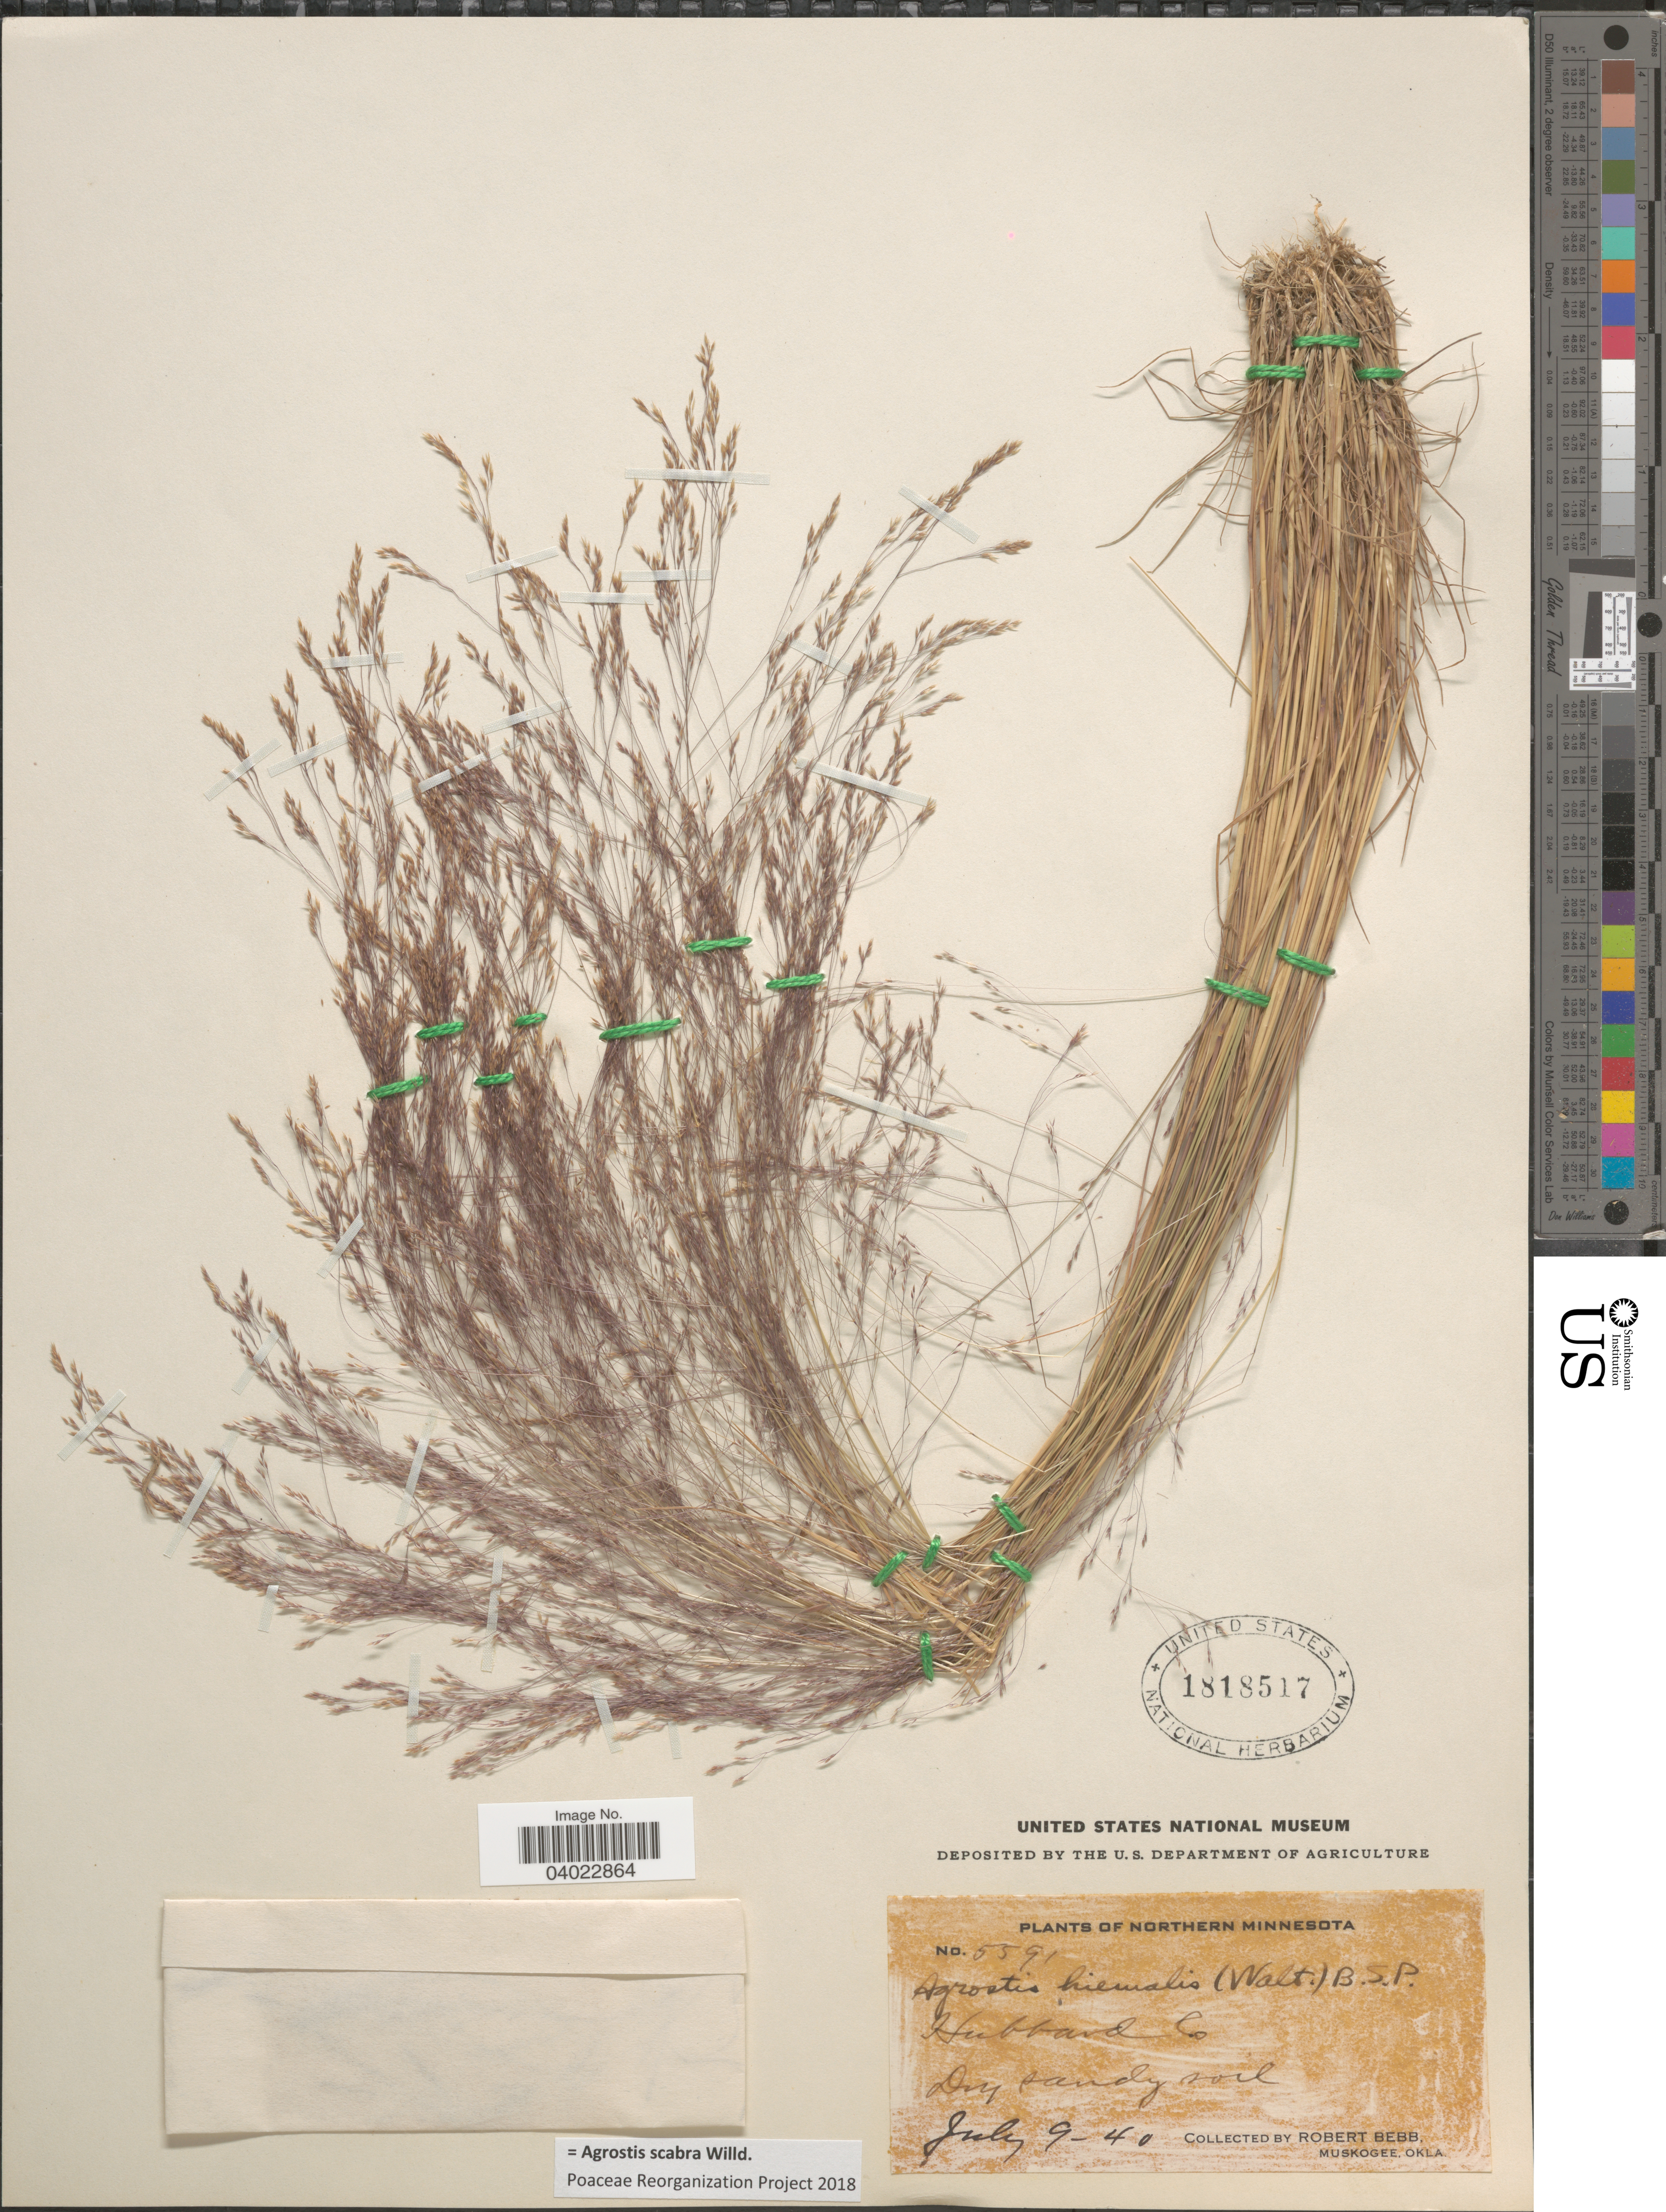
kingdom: Plantae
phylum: Tracheophyta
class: Liliopsida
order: Poales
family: Poaceae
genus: Agrostis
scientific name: Agrostis scabra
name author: Willd.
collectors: R. Bebb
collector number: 5591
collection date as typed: Transcribed d/m/y: 9/7/40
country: United States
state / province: Minnesota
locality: Northern Minnesota. Hubbard Co.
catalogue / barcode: US 1818517